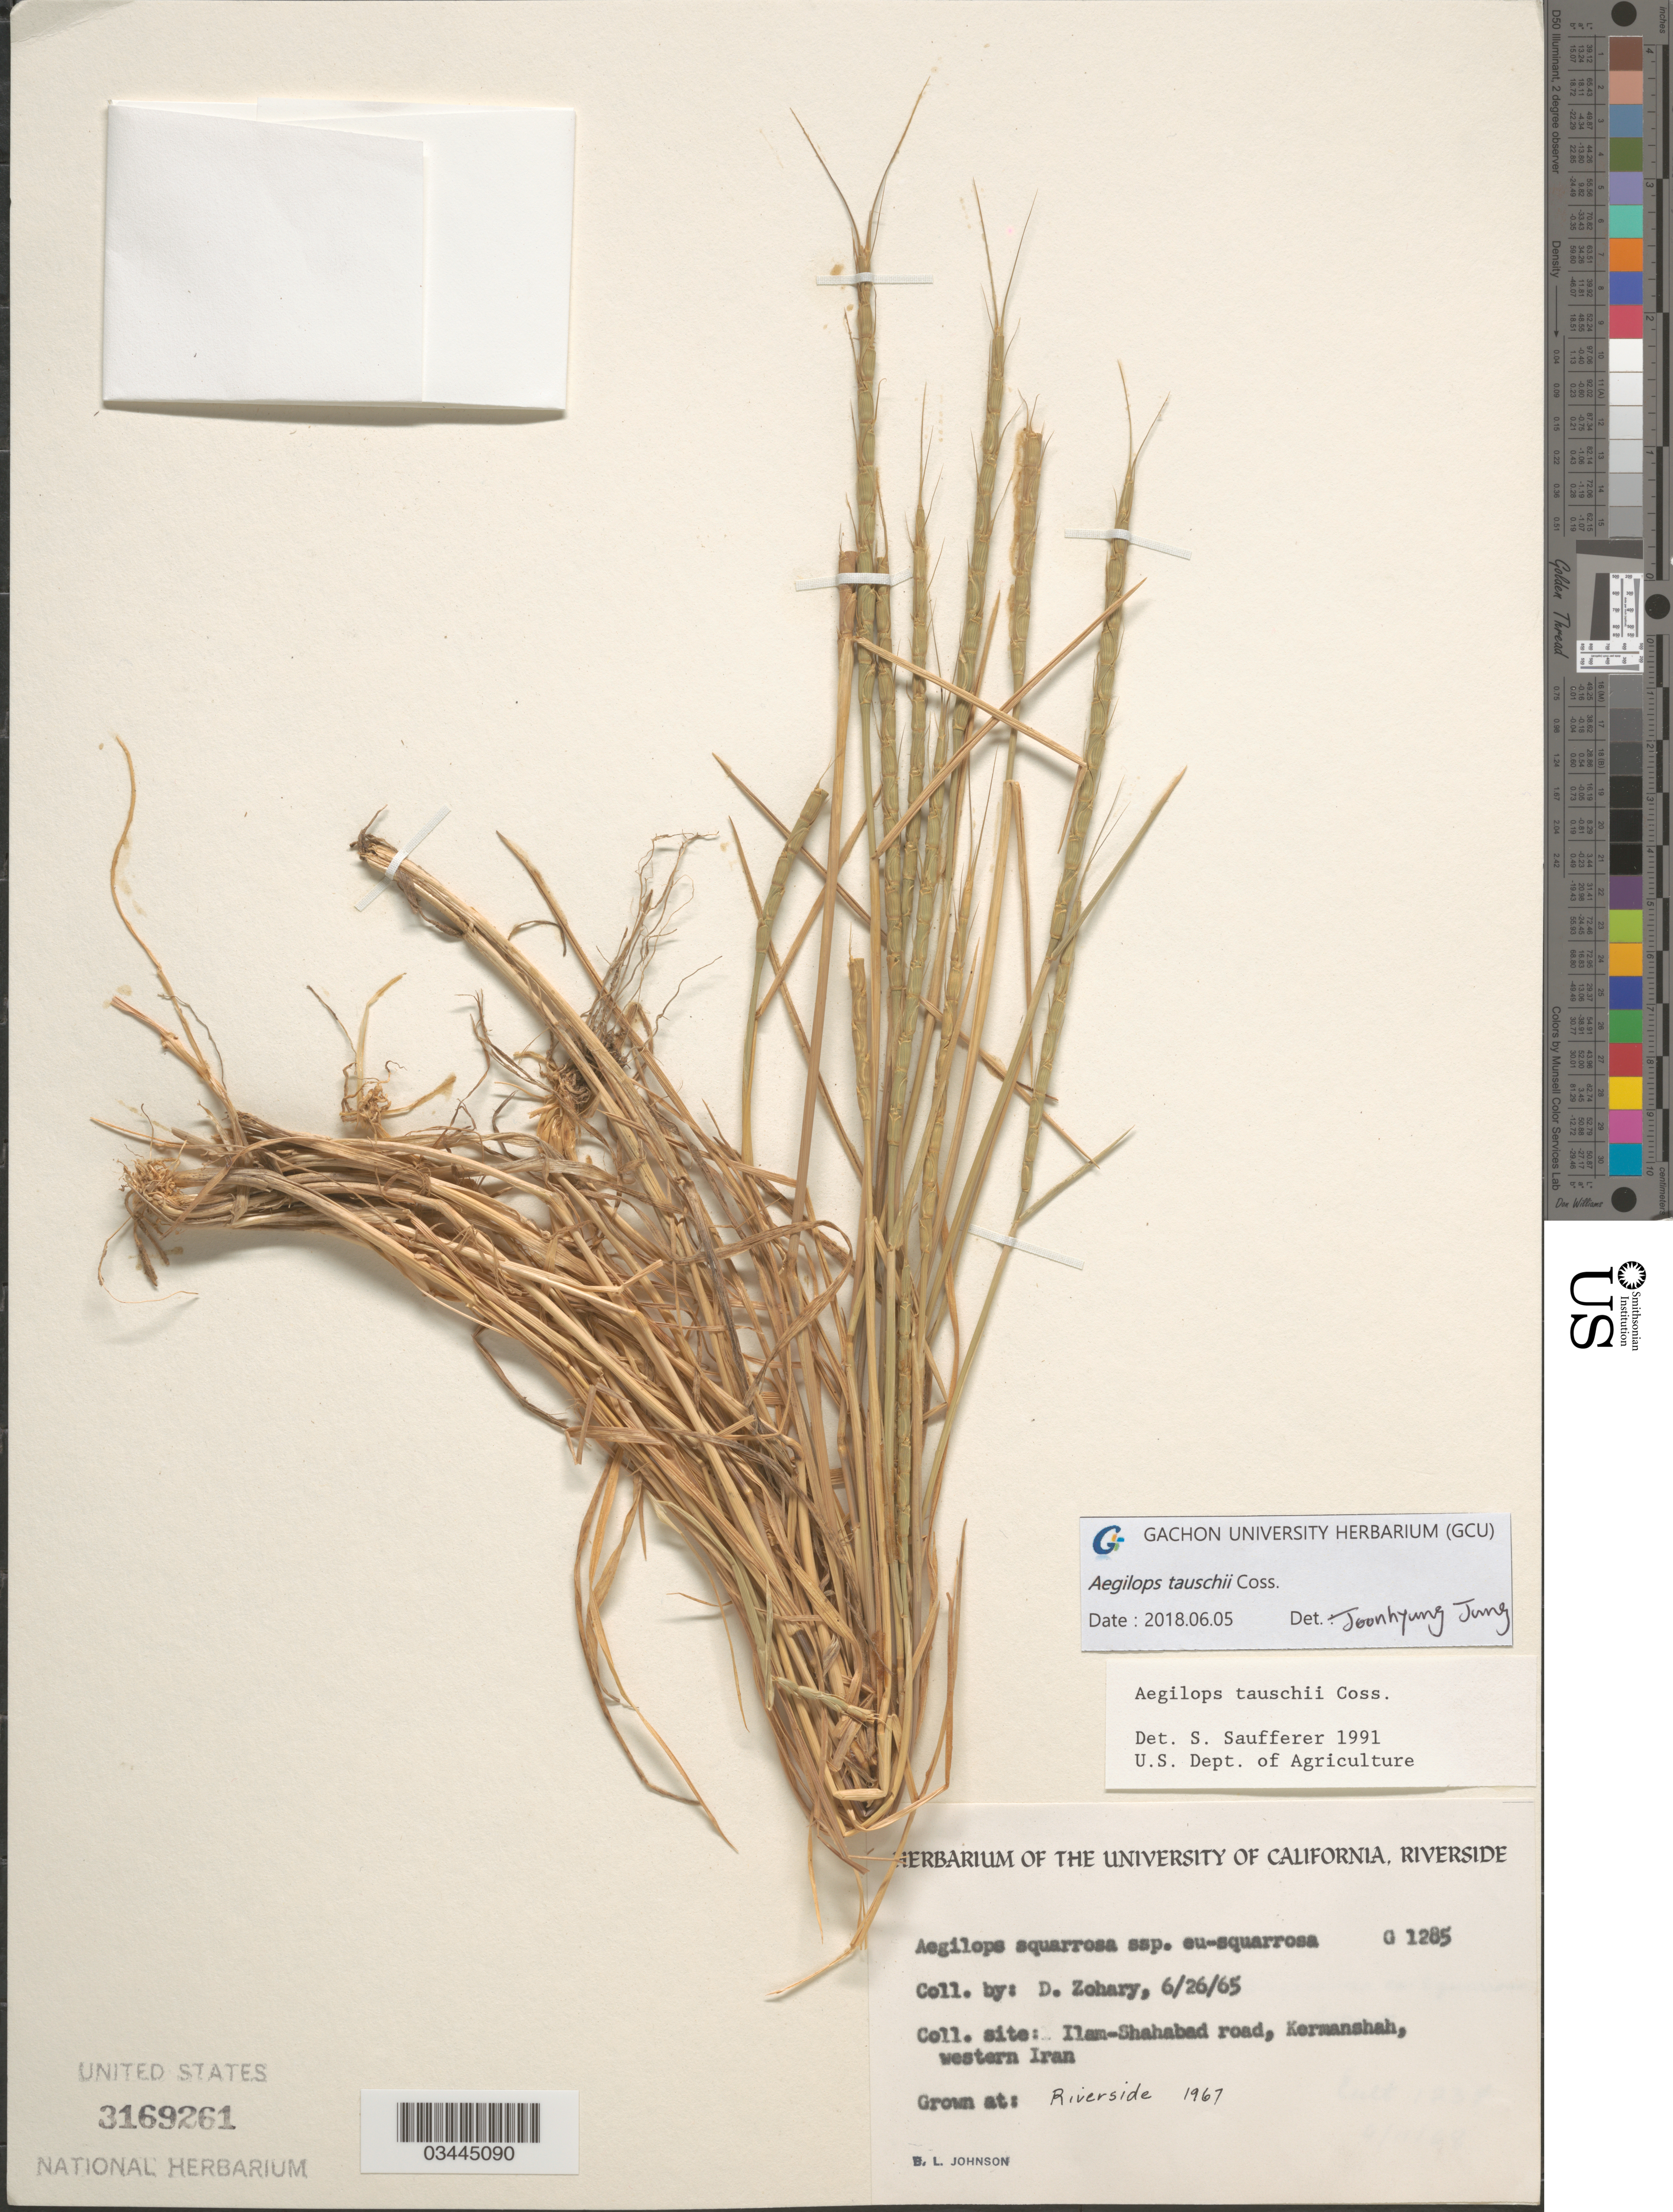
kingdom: Plantae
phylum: Tracheophyta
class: Liliopsida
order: Poales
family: Poaceae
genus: Aegilops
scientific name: Aegilops tauschii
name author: Coss.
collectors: D. Zohary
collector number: G1285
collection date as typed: Transcribed d/m/y: 26/6/65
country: United States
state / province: California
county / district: Riverside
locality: Riverside 1967.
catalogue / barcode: US 3169261